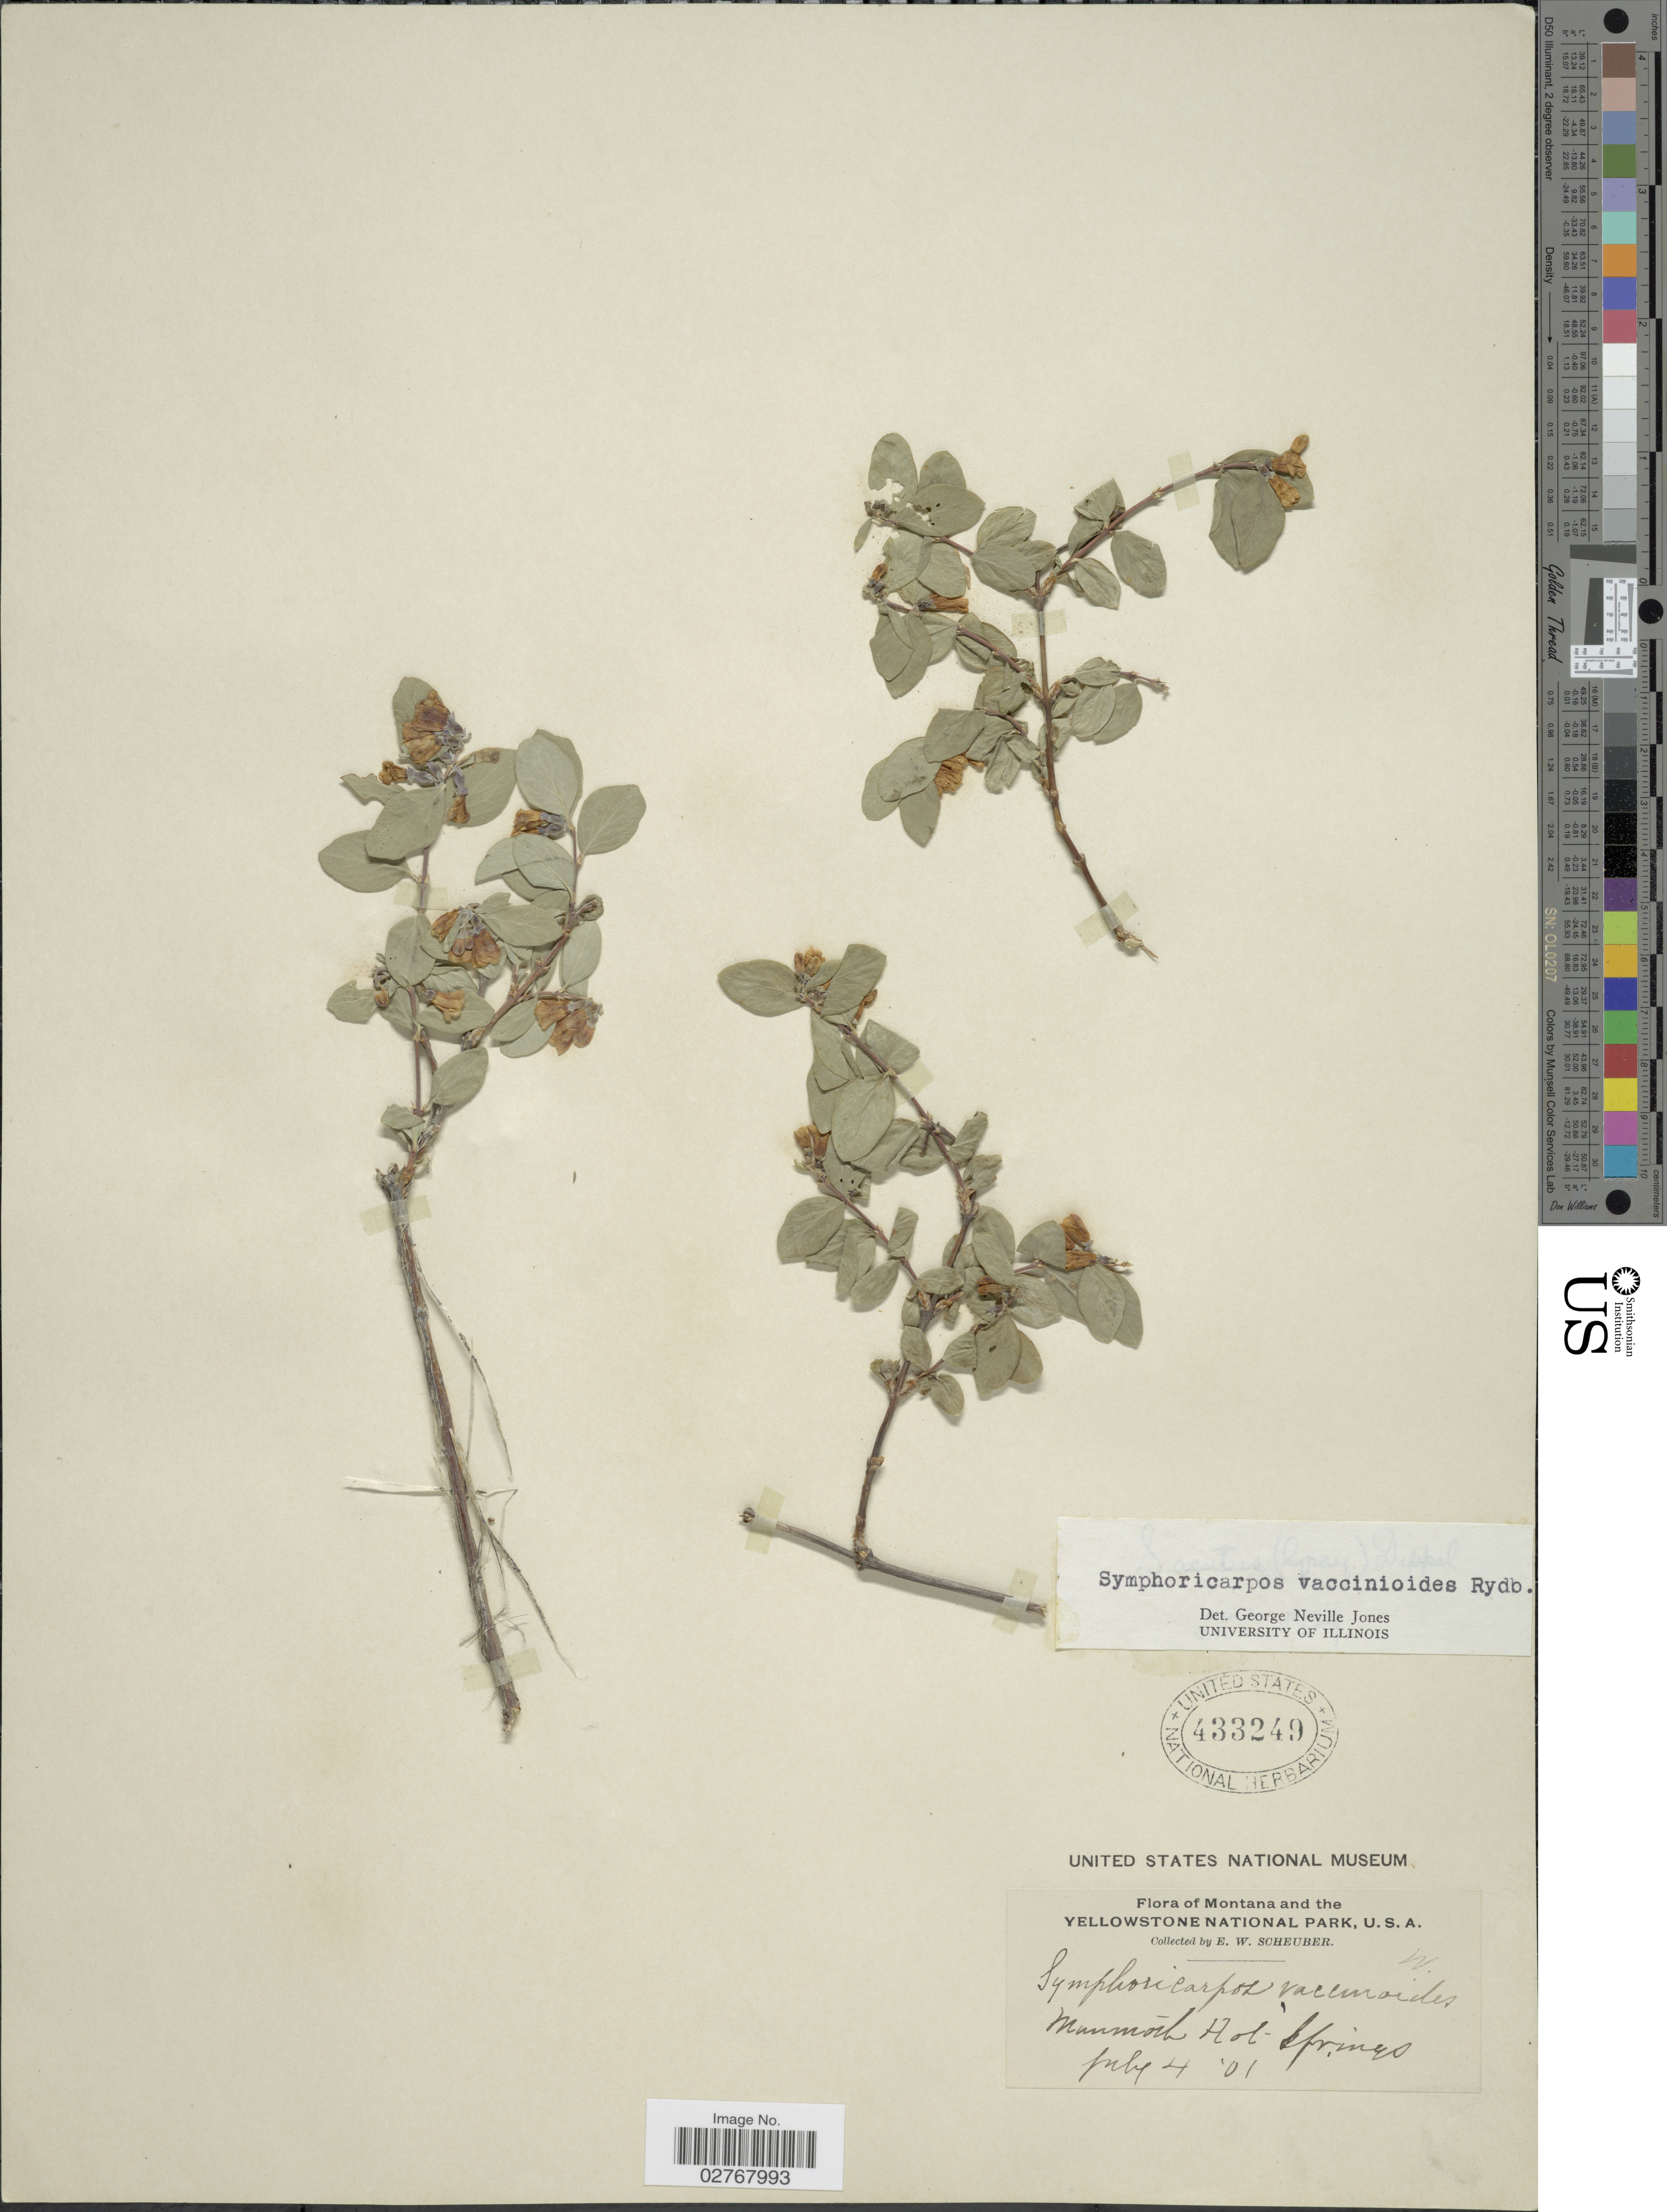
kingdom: Plantae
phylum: Tracheophyta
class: Magnoliopsida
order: Dipsacales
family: Caprifoliaceae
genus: Symphoricarpos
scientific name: Symphoricarpos vaccinioides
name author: Rydb.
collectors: E. Scheuber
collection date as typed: Transcribed d/m/y: 4/7/1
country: United States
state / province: Montana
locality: Montana and the Yellowstone National Park, Mammoth Hot Springs.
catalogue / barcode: US 433249